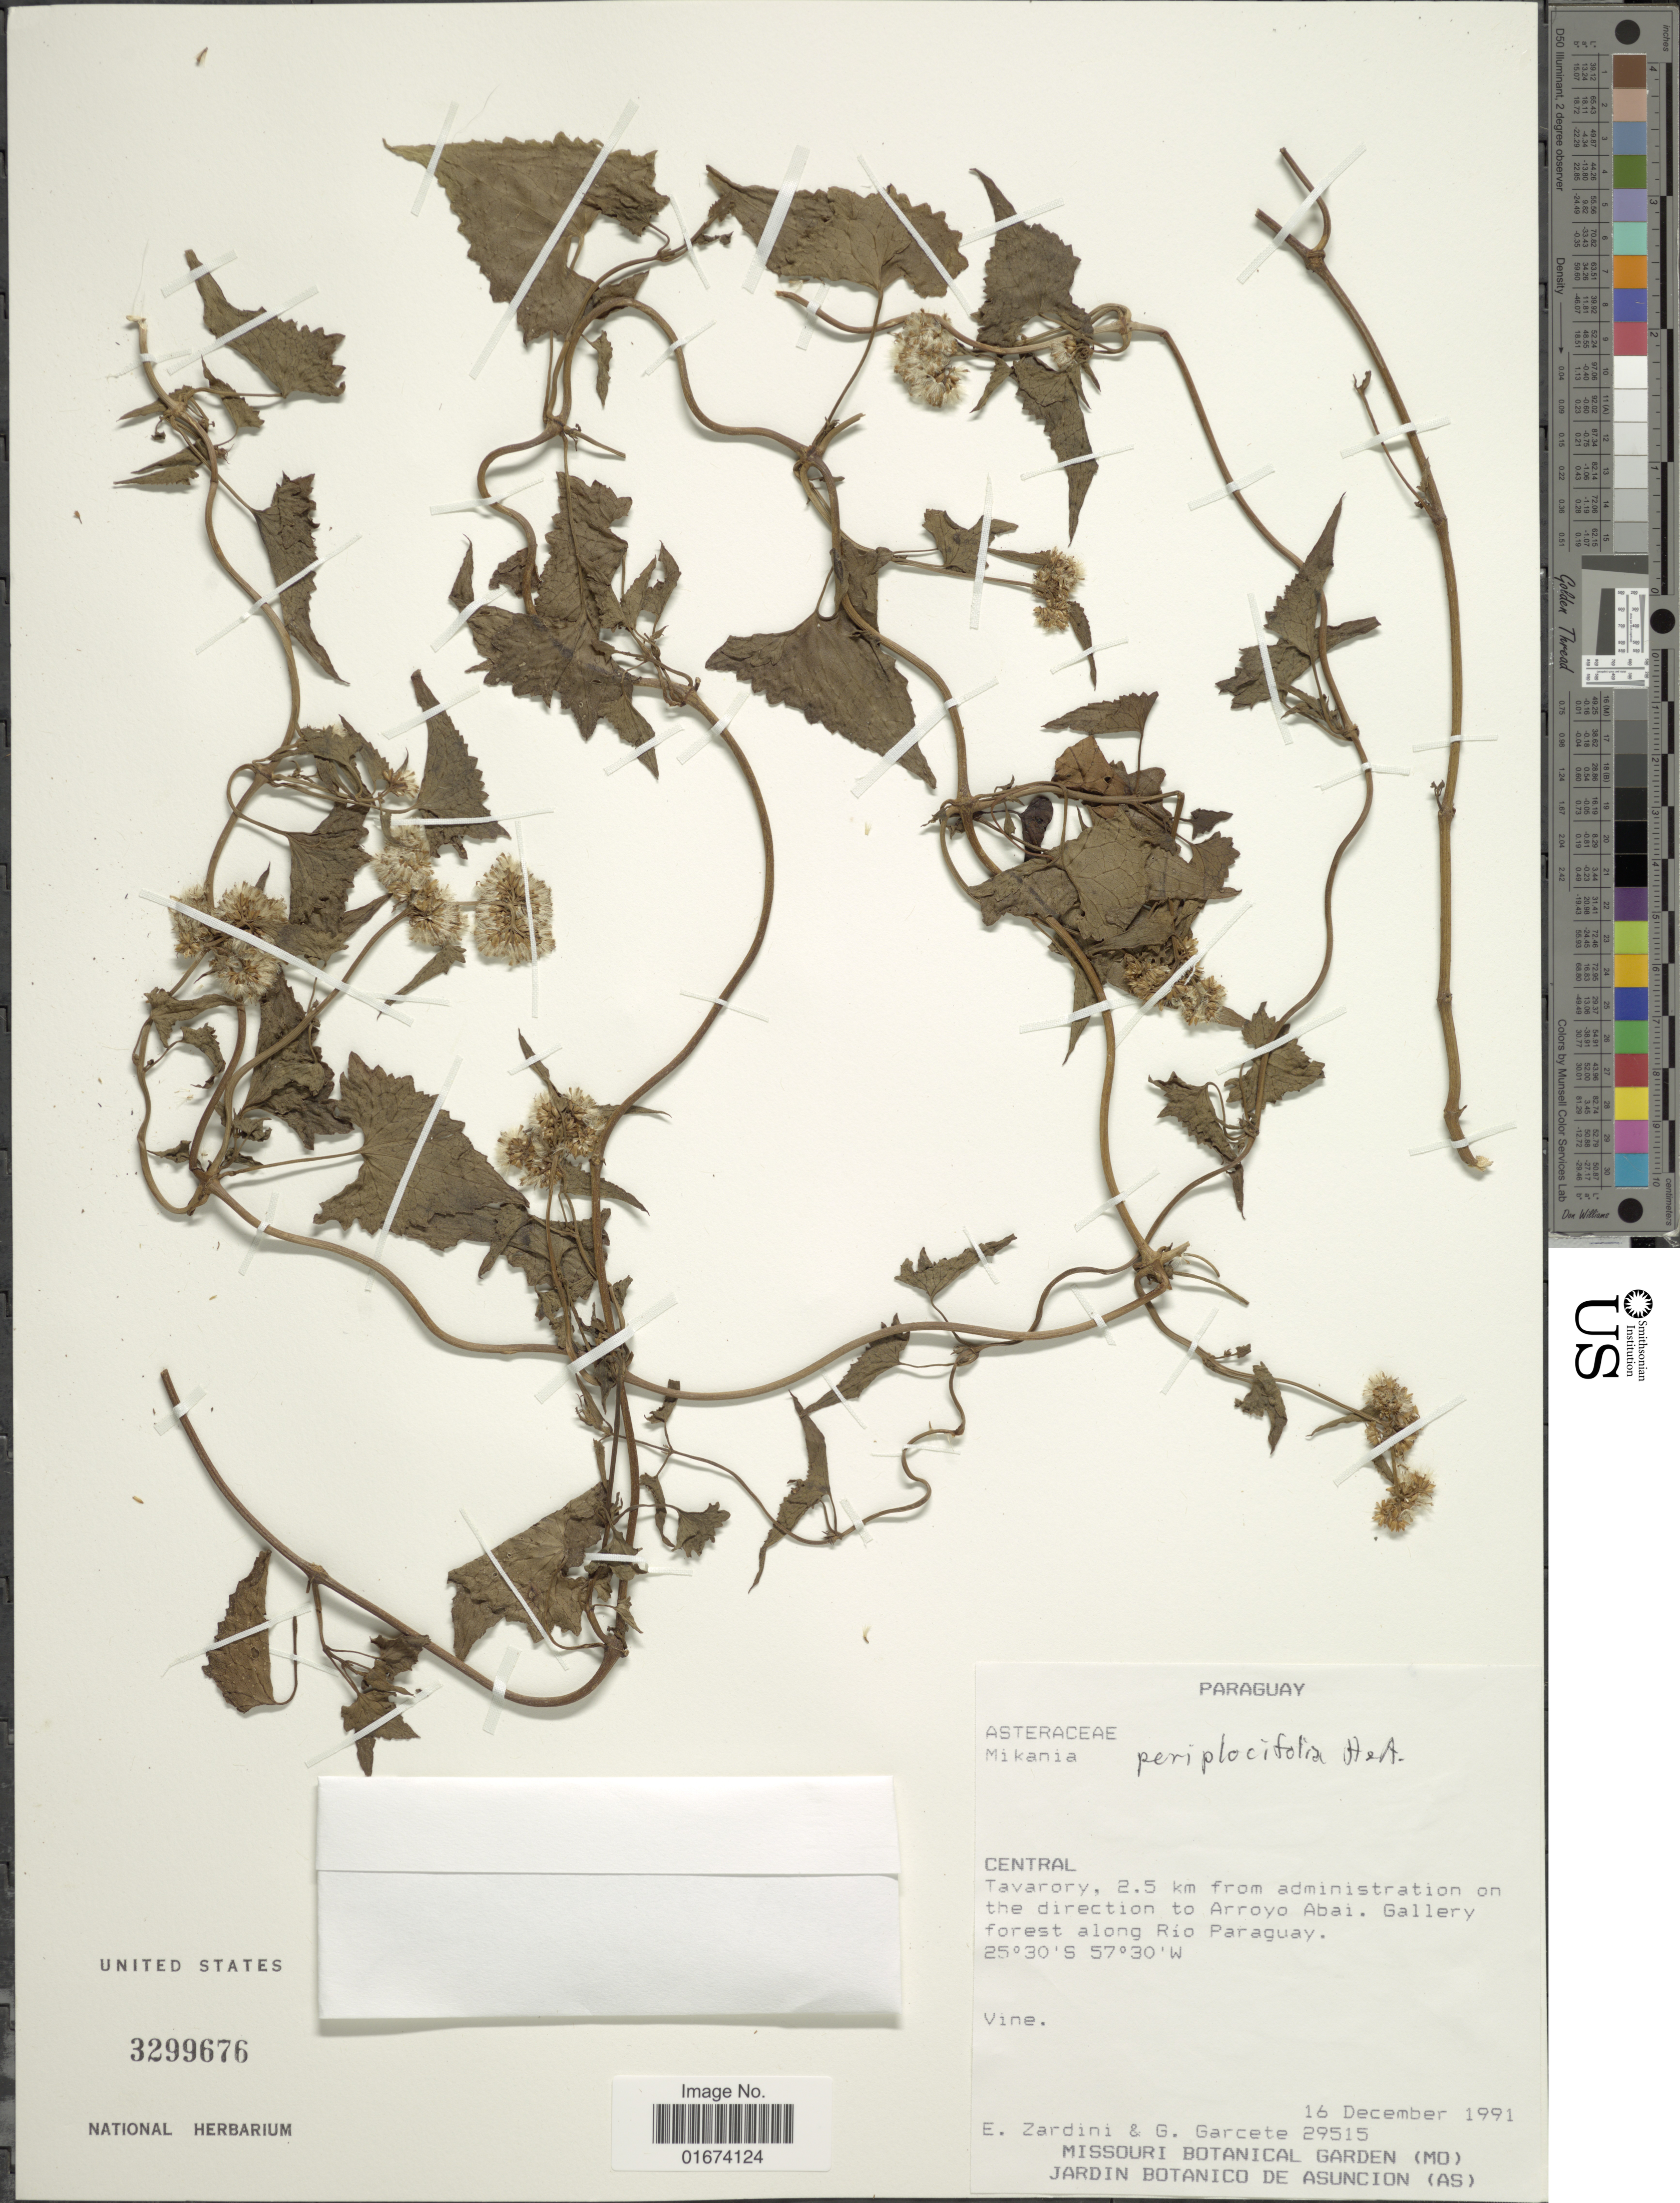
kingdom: Plantae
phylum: Tracheophyta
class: Magnoliopsida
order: Asterales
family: Asteraceae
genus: Mikania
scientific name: Mikania periplocifolia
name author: Hook. & Arn.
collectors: E. M. Zardini & G. Garcete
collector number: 29515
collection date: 1991-12-16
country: Paraguay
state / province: Central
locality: Tavarory, 2.5 km from administration on the direction to Arroyo Abai. Gallery forest along Río Paraguay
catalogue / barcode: US 3299676